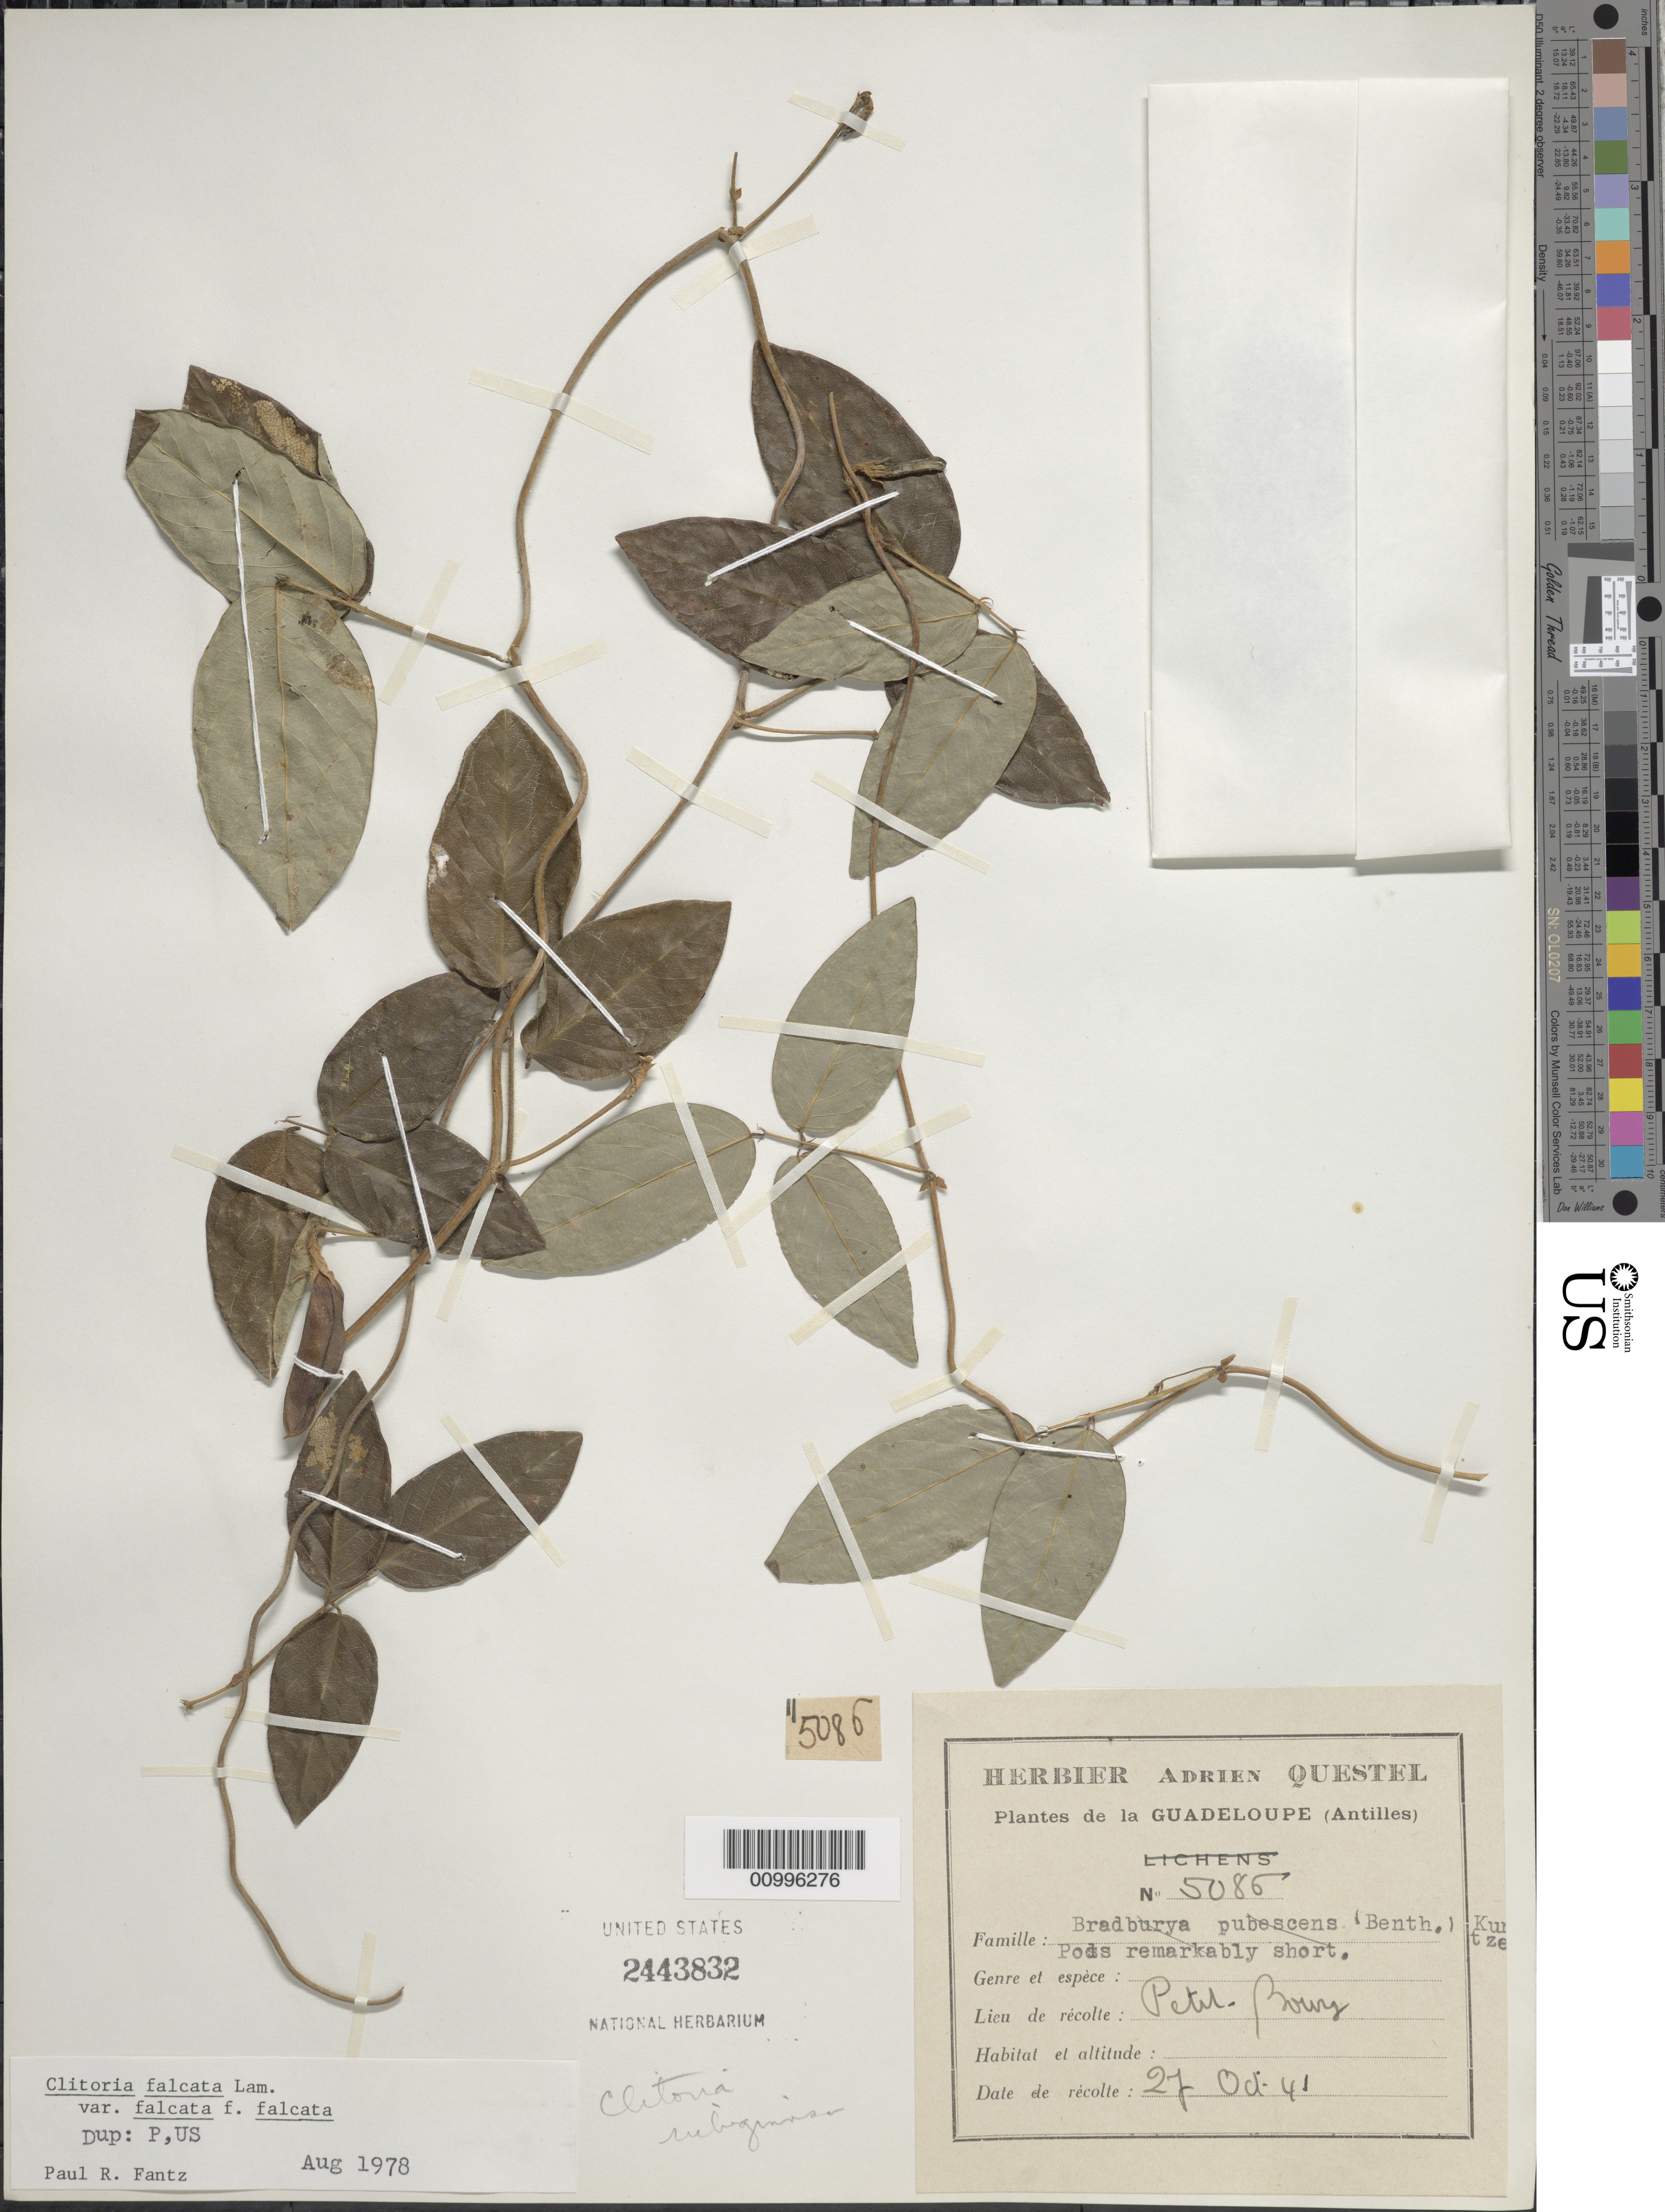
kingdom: Plantae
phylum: Tracheophyta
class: Magnoliopsida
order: Fabales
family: Fabaceae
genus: Clitoria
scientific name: Clitoria rubiginosa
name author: Juss.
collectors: A. Questel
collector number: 5086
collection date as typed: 27 Oct 1941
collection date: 1941-10-27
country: Guadeloupe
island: Basse Terre [Guadeloupe]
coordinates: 0 N, 0 E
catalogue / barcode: US 2443832